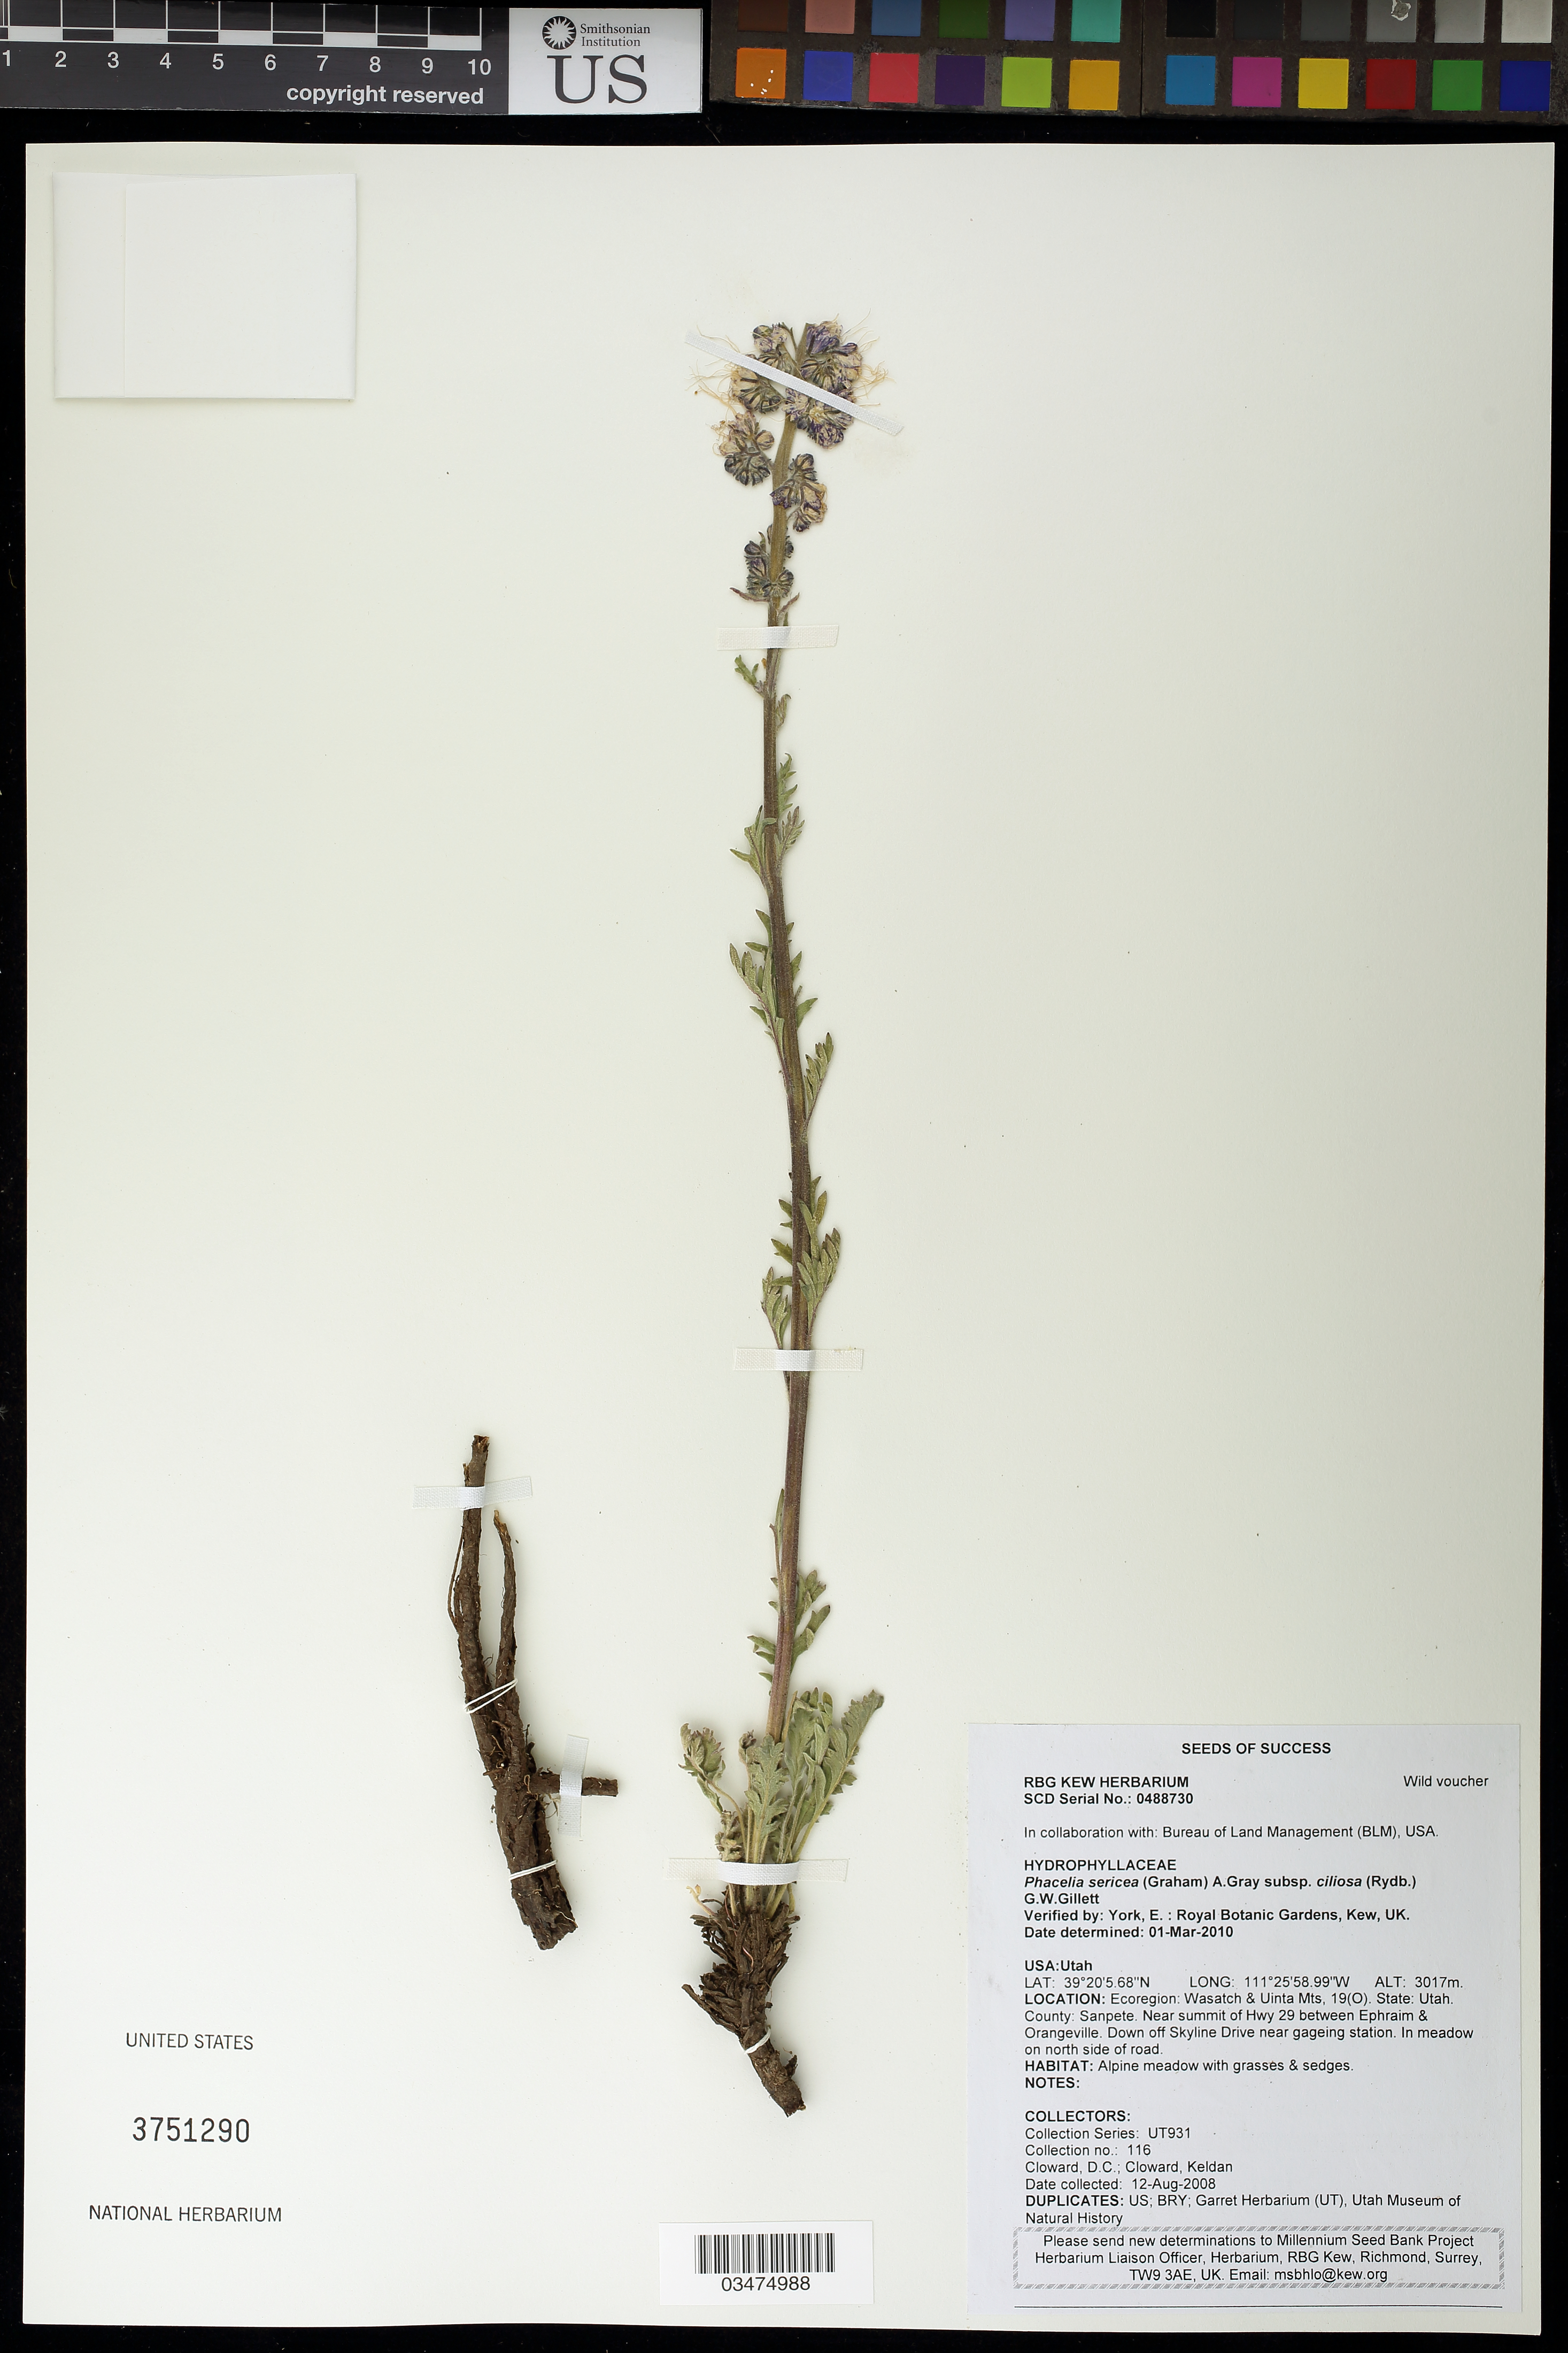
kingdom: Plantae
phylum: Tracheophyta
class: Magnoliopsida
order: Boraginales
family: Hydrophyllaceae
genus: Phacelia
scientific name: Phacelia sericea subsp. ciliosa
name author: (Rydb.) G.W. Gillett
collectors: D. Cloward & K. Cloward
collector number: UT931-116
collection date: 2008-08-12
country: United States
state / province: Utah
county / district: Sanpete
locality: Near summit of Hwy 29 between Ephraimand Orangeville. Down off skyline drive near Gaugeing station. In meadow on N side of road. Wasatch and Uinta Mts.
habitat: Alpine meadow with grasses and seges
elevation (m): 3017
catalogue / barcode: US 3751290